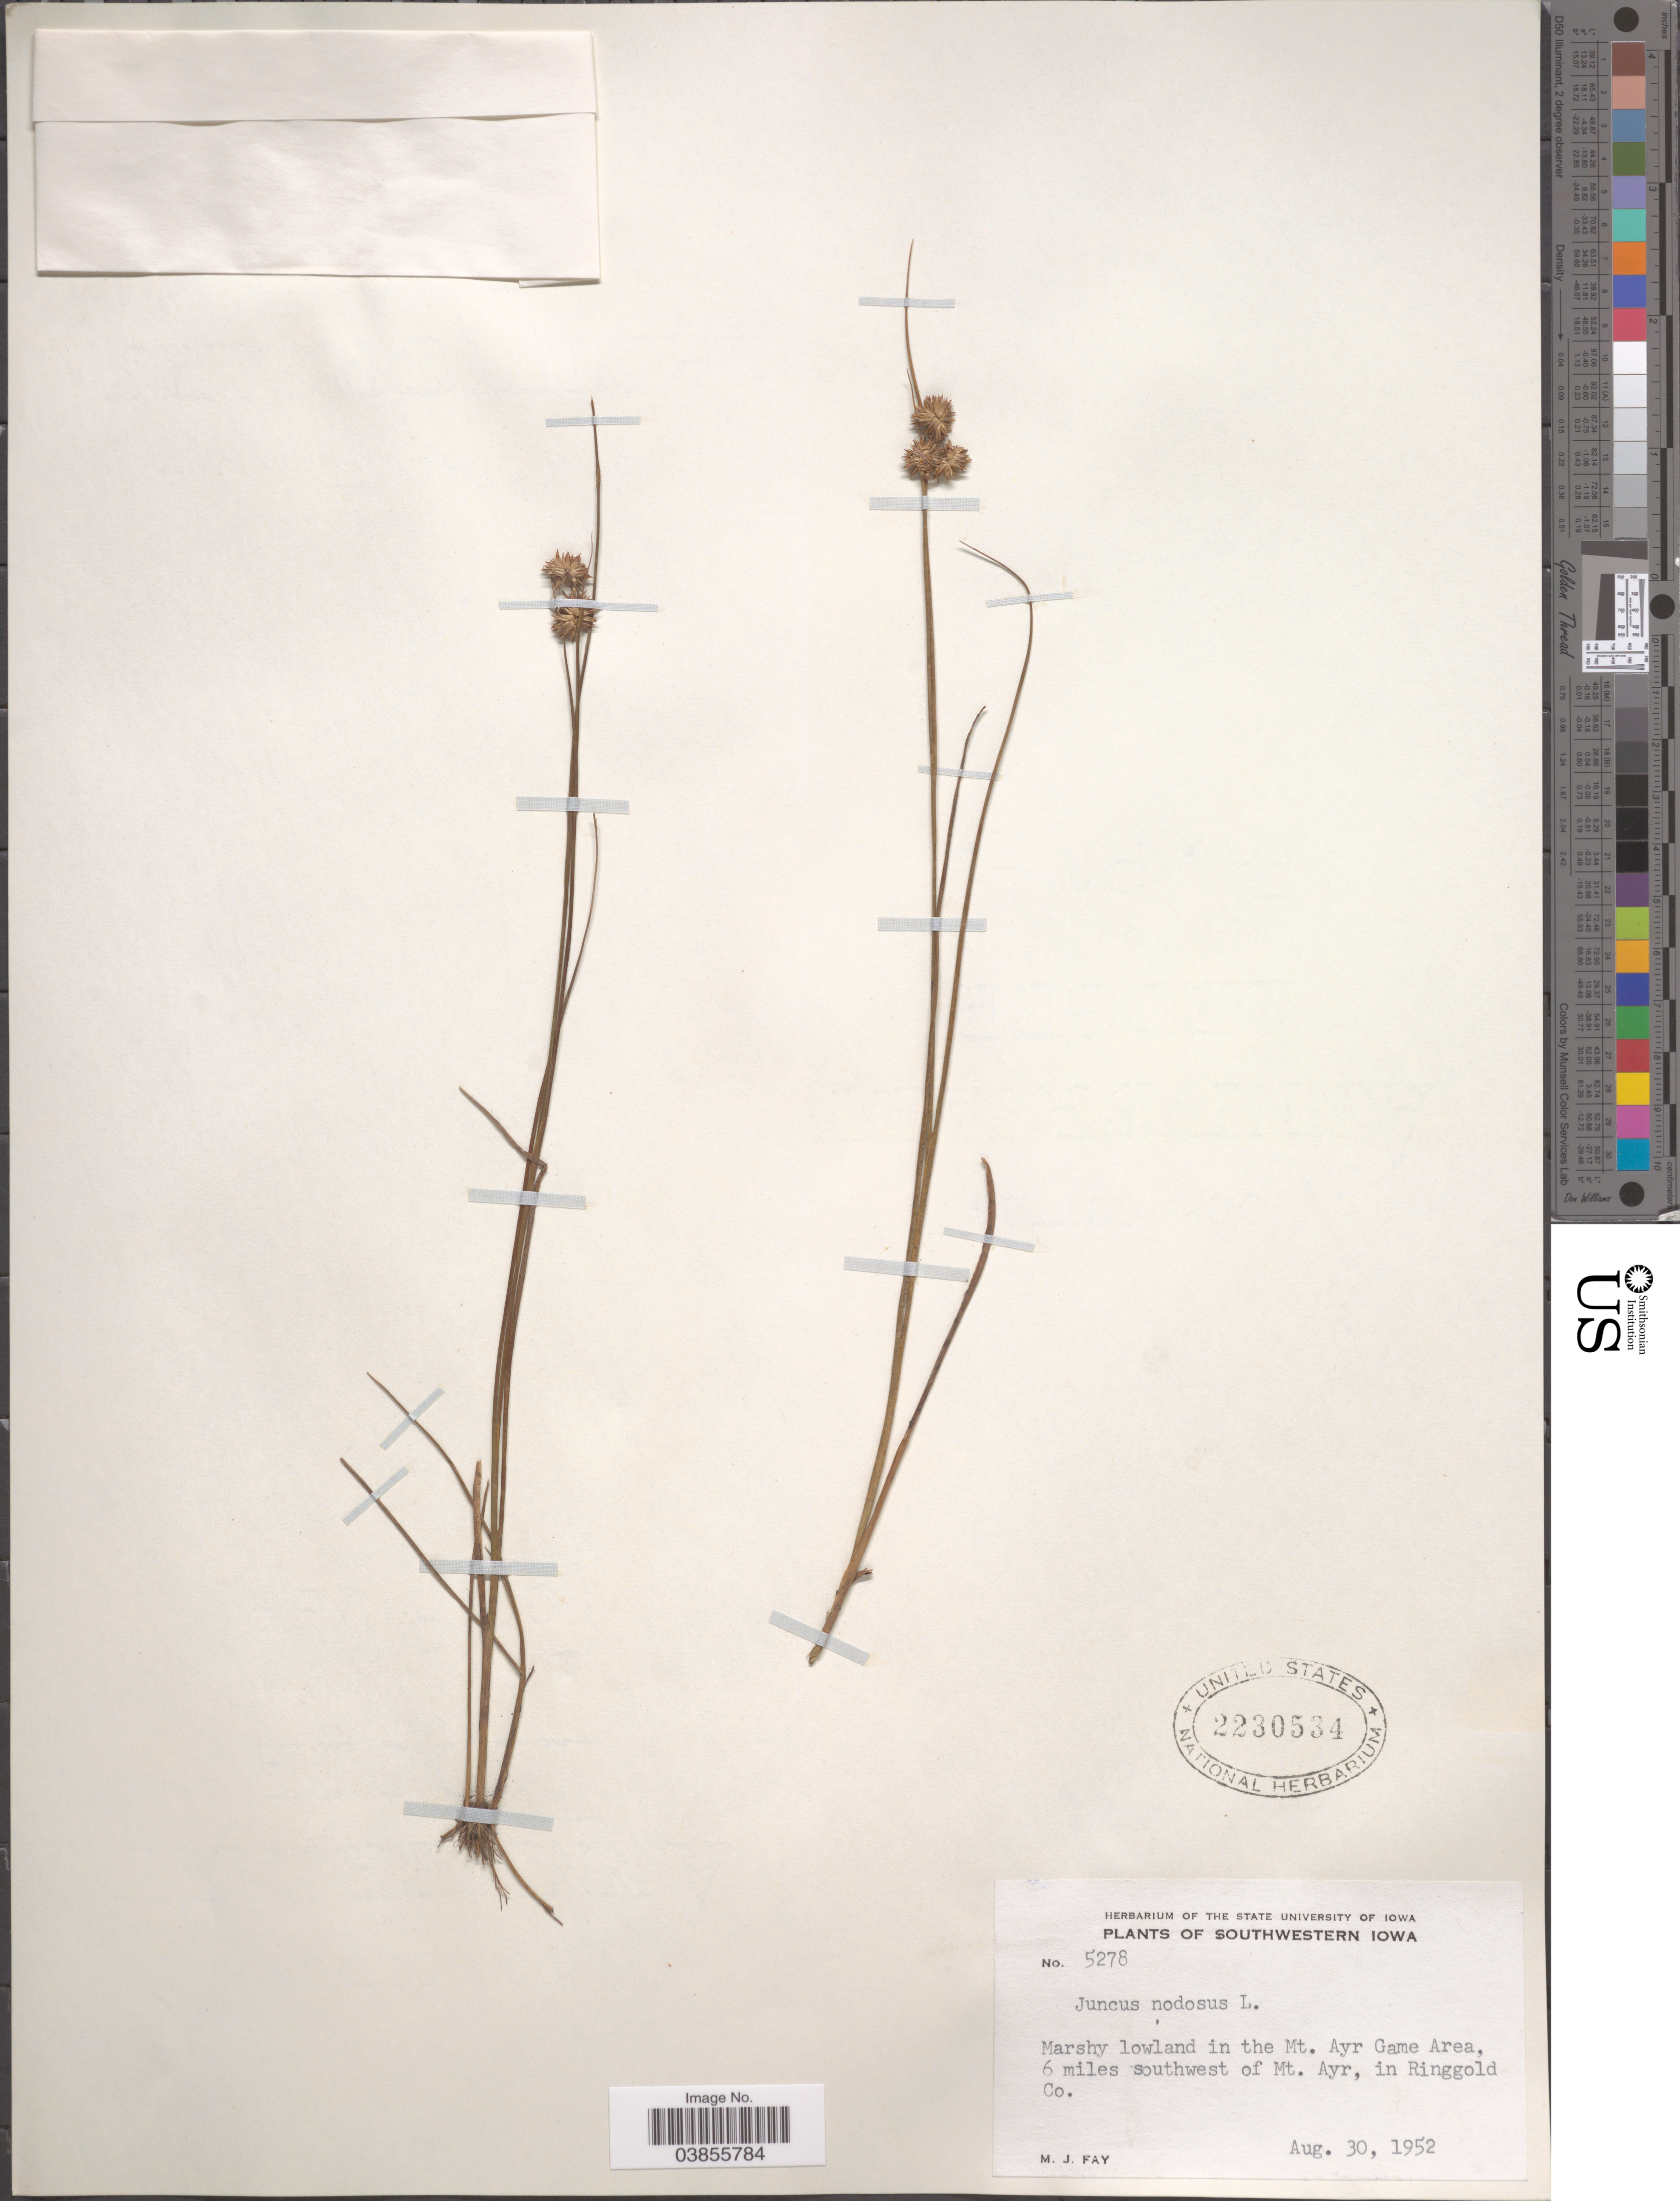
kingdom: Plantae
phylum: Tracheophyta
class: Liliopsida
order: Poales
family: Juncaceae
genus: Juncus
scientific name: Juncus nodosus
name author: L.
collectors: M. Fay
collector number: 5278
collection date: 1952-08-30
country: United States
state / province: Iowa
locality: Southwestern Iowa. Marshy lowland in the Mt. Ayr Game Area, 6 miles southwest of Mt. Ayr, in Ringgold Co.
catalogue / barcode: US 2230534